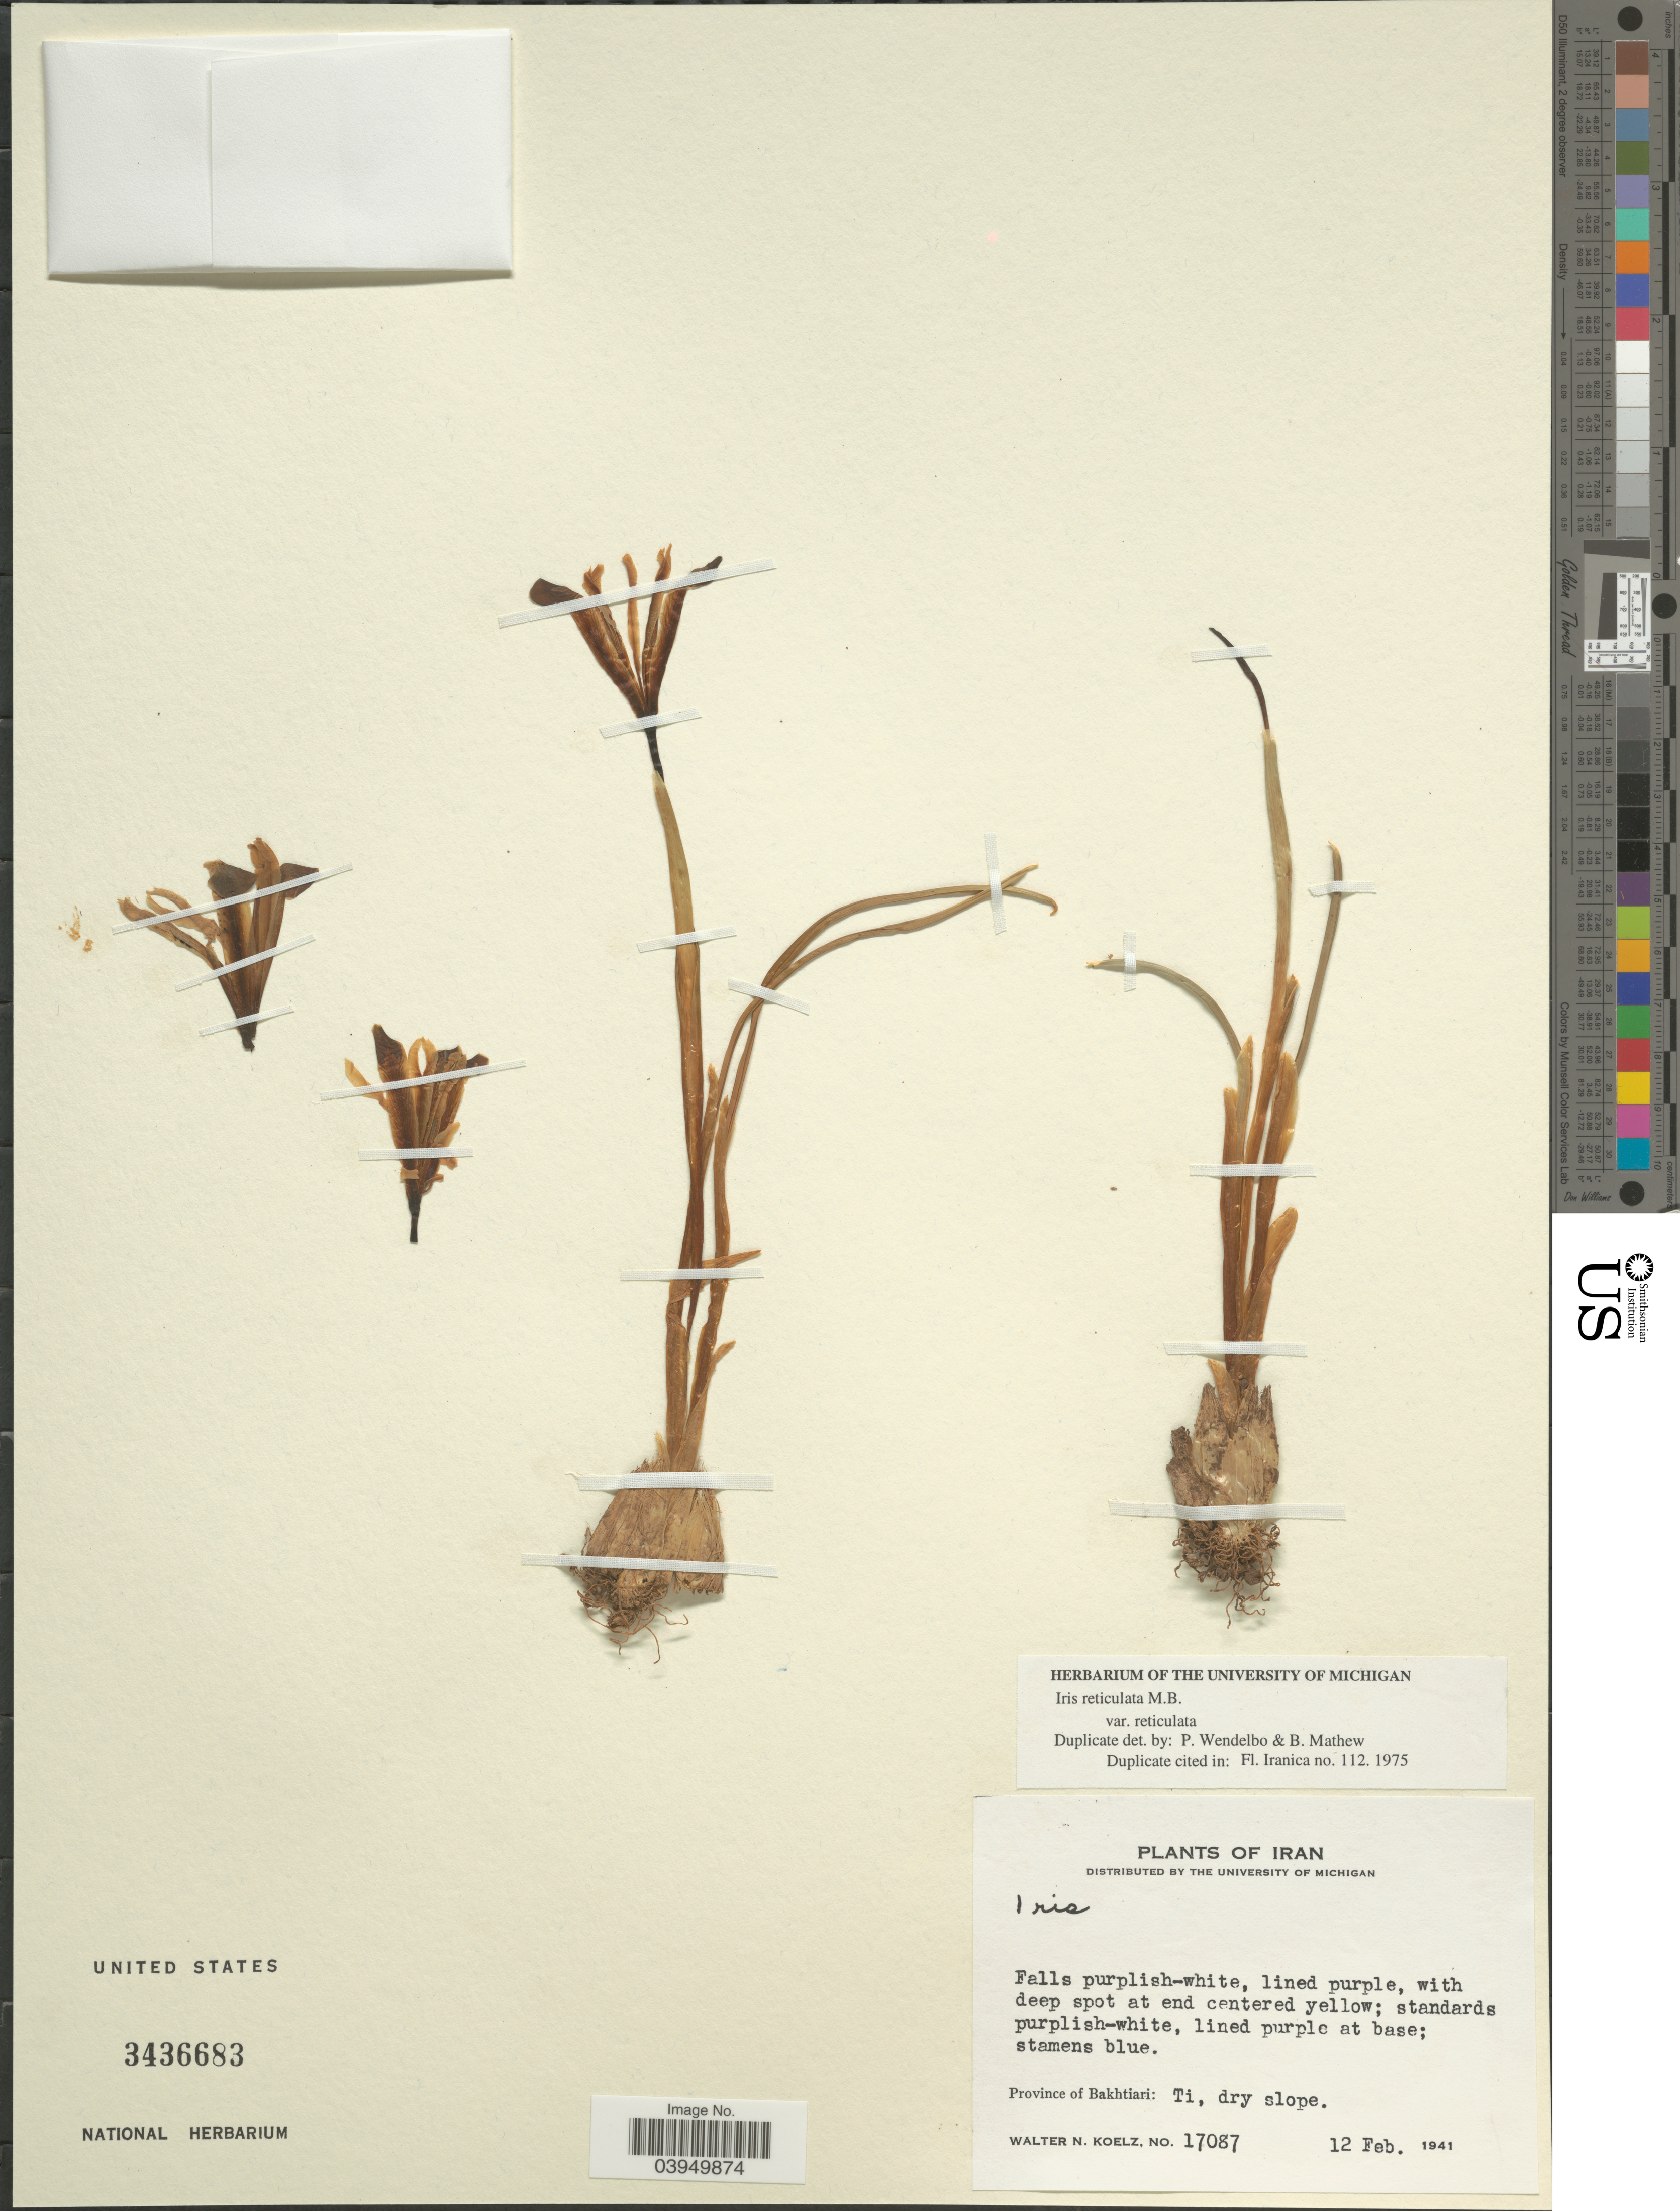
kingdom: Plantae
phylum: Tracheophyta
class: Liliopsida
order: Asparagales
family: Iridaceae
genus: Iris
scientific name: Iris reticulata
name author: M. Bieb.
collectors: W. N. Koelz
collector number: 17087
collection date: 1941-02-12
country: Iran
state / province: Chahar Mahaal and Bakhtiari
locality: Province of Bakhtiari: Ti, dry slope.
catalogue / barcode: US 3436683